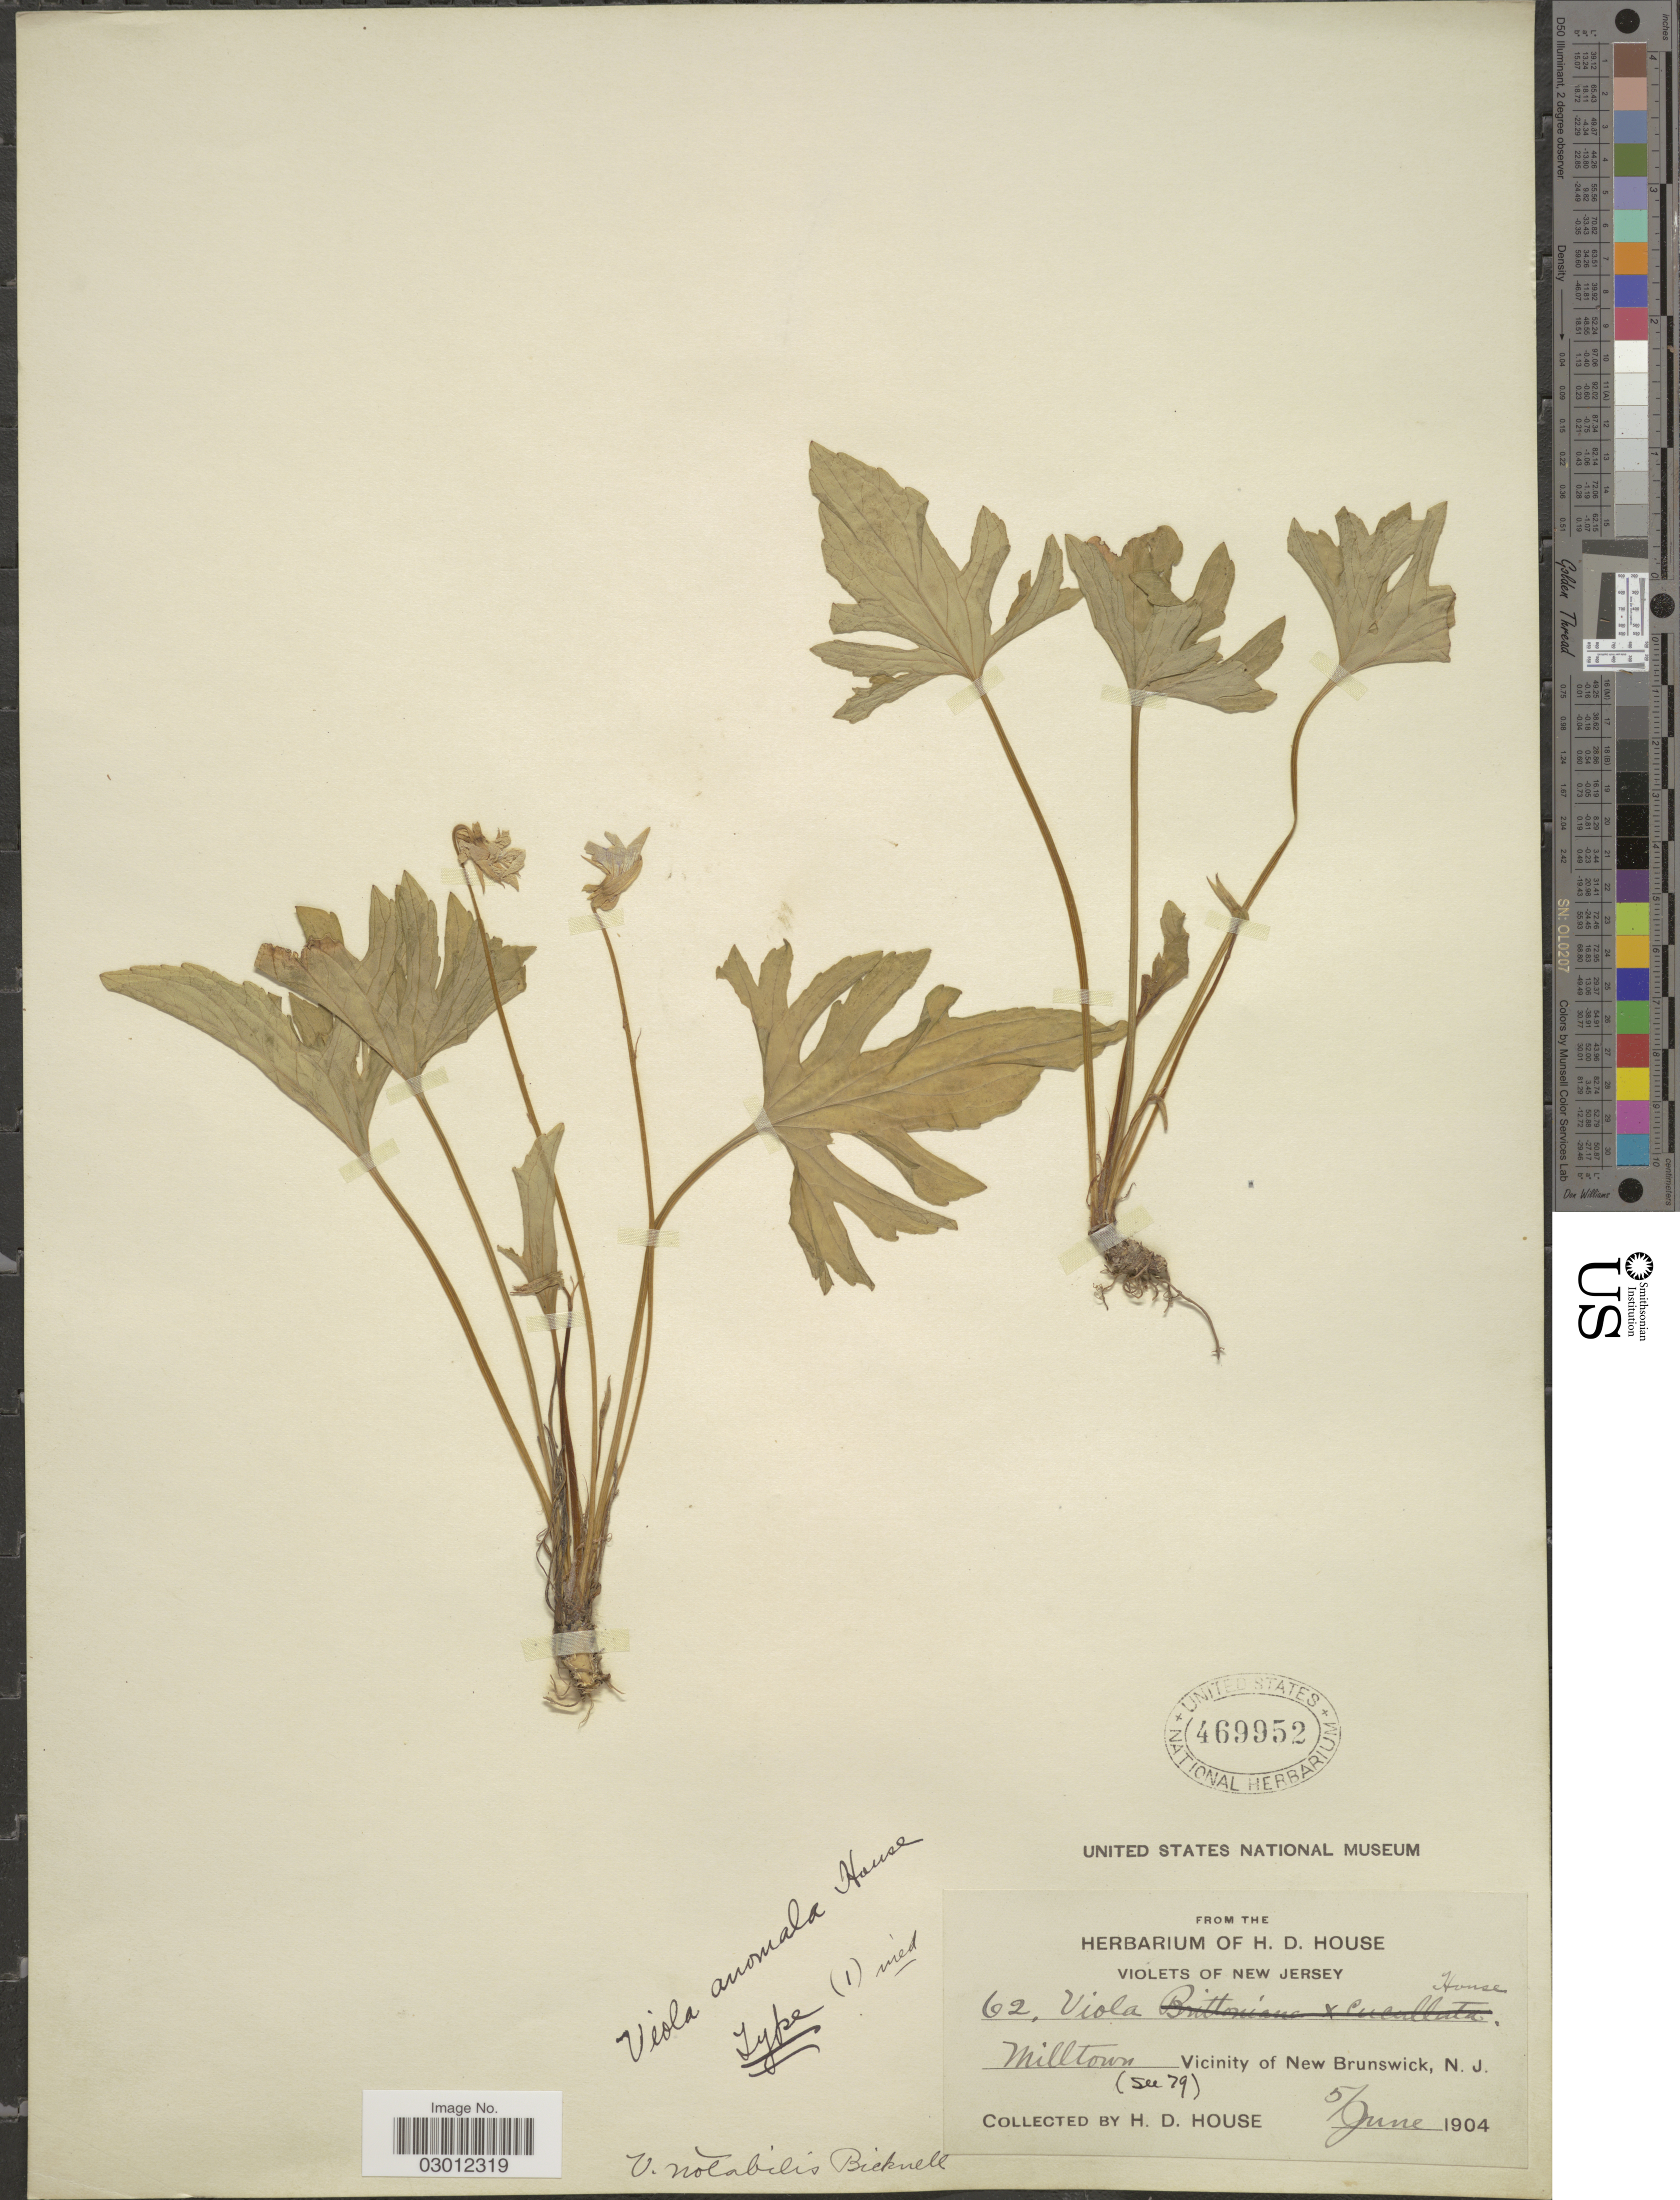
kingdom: Plantae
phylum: Tracheophyta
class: Magnoliopsida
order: Malpighiales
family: Violaceae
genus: Viola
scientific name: Viola x notabilis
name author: E.P. Bicknell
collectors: H. D. House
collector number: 62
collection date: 1904-06-05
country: United States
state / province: New Jersey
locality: Milltown; Vicinity of New Brunswick.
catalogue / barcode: US 469952